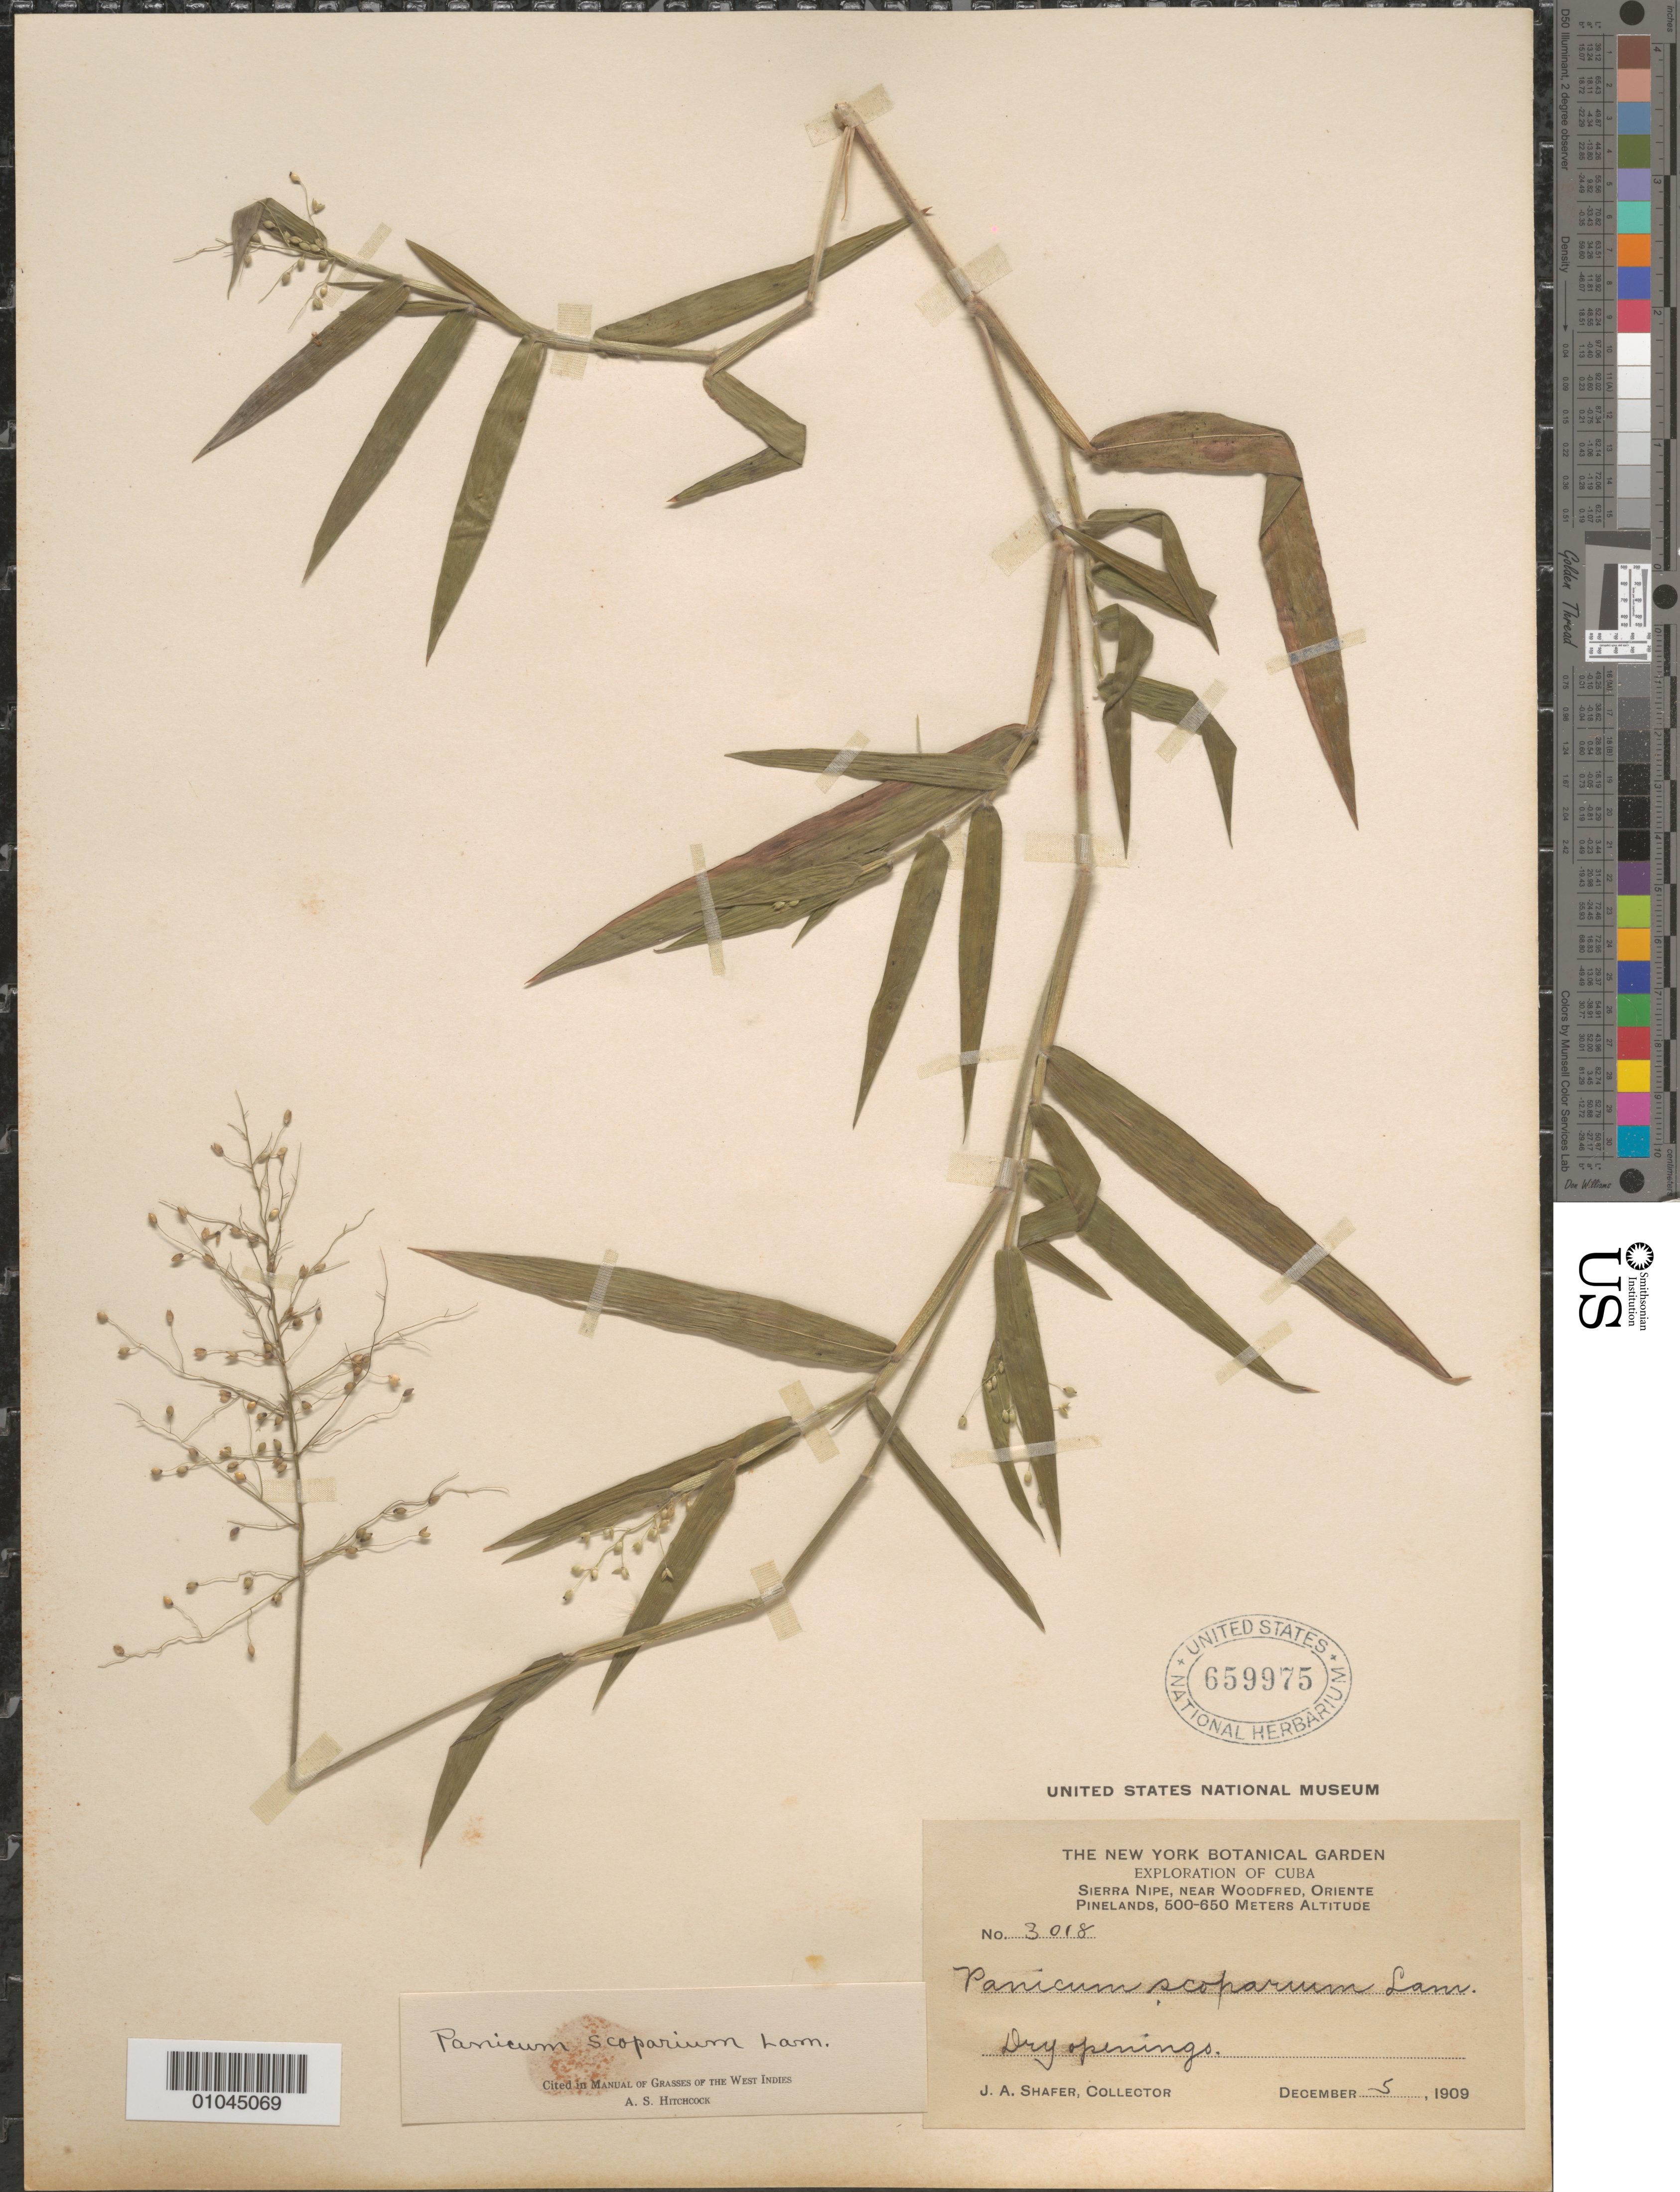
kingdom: Plantae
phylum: Tracheophyta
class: Liliopsida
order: Poales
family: Poaceae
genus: Panicum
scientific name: Panicum scoparium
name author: Lam.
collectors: J. A. Shafer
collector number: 3018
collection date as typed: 05 Dec 1909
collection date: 1909-12-05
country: Cuba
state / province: Holguín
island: Cuba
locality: Sierra Nipe, near Woodfred [Oriente]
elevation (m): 500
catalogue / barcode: US 659975